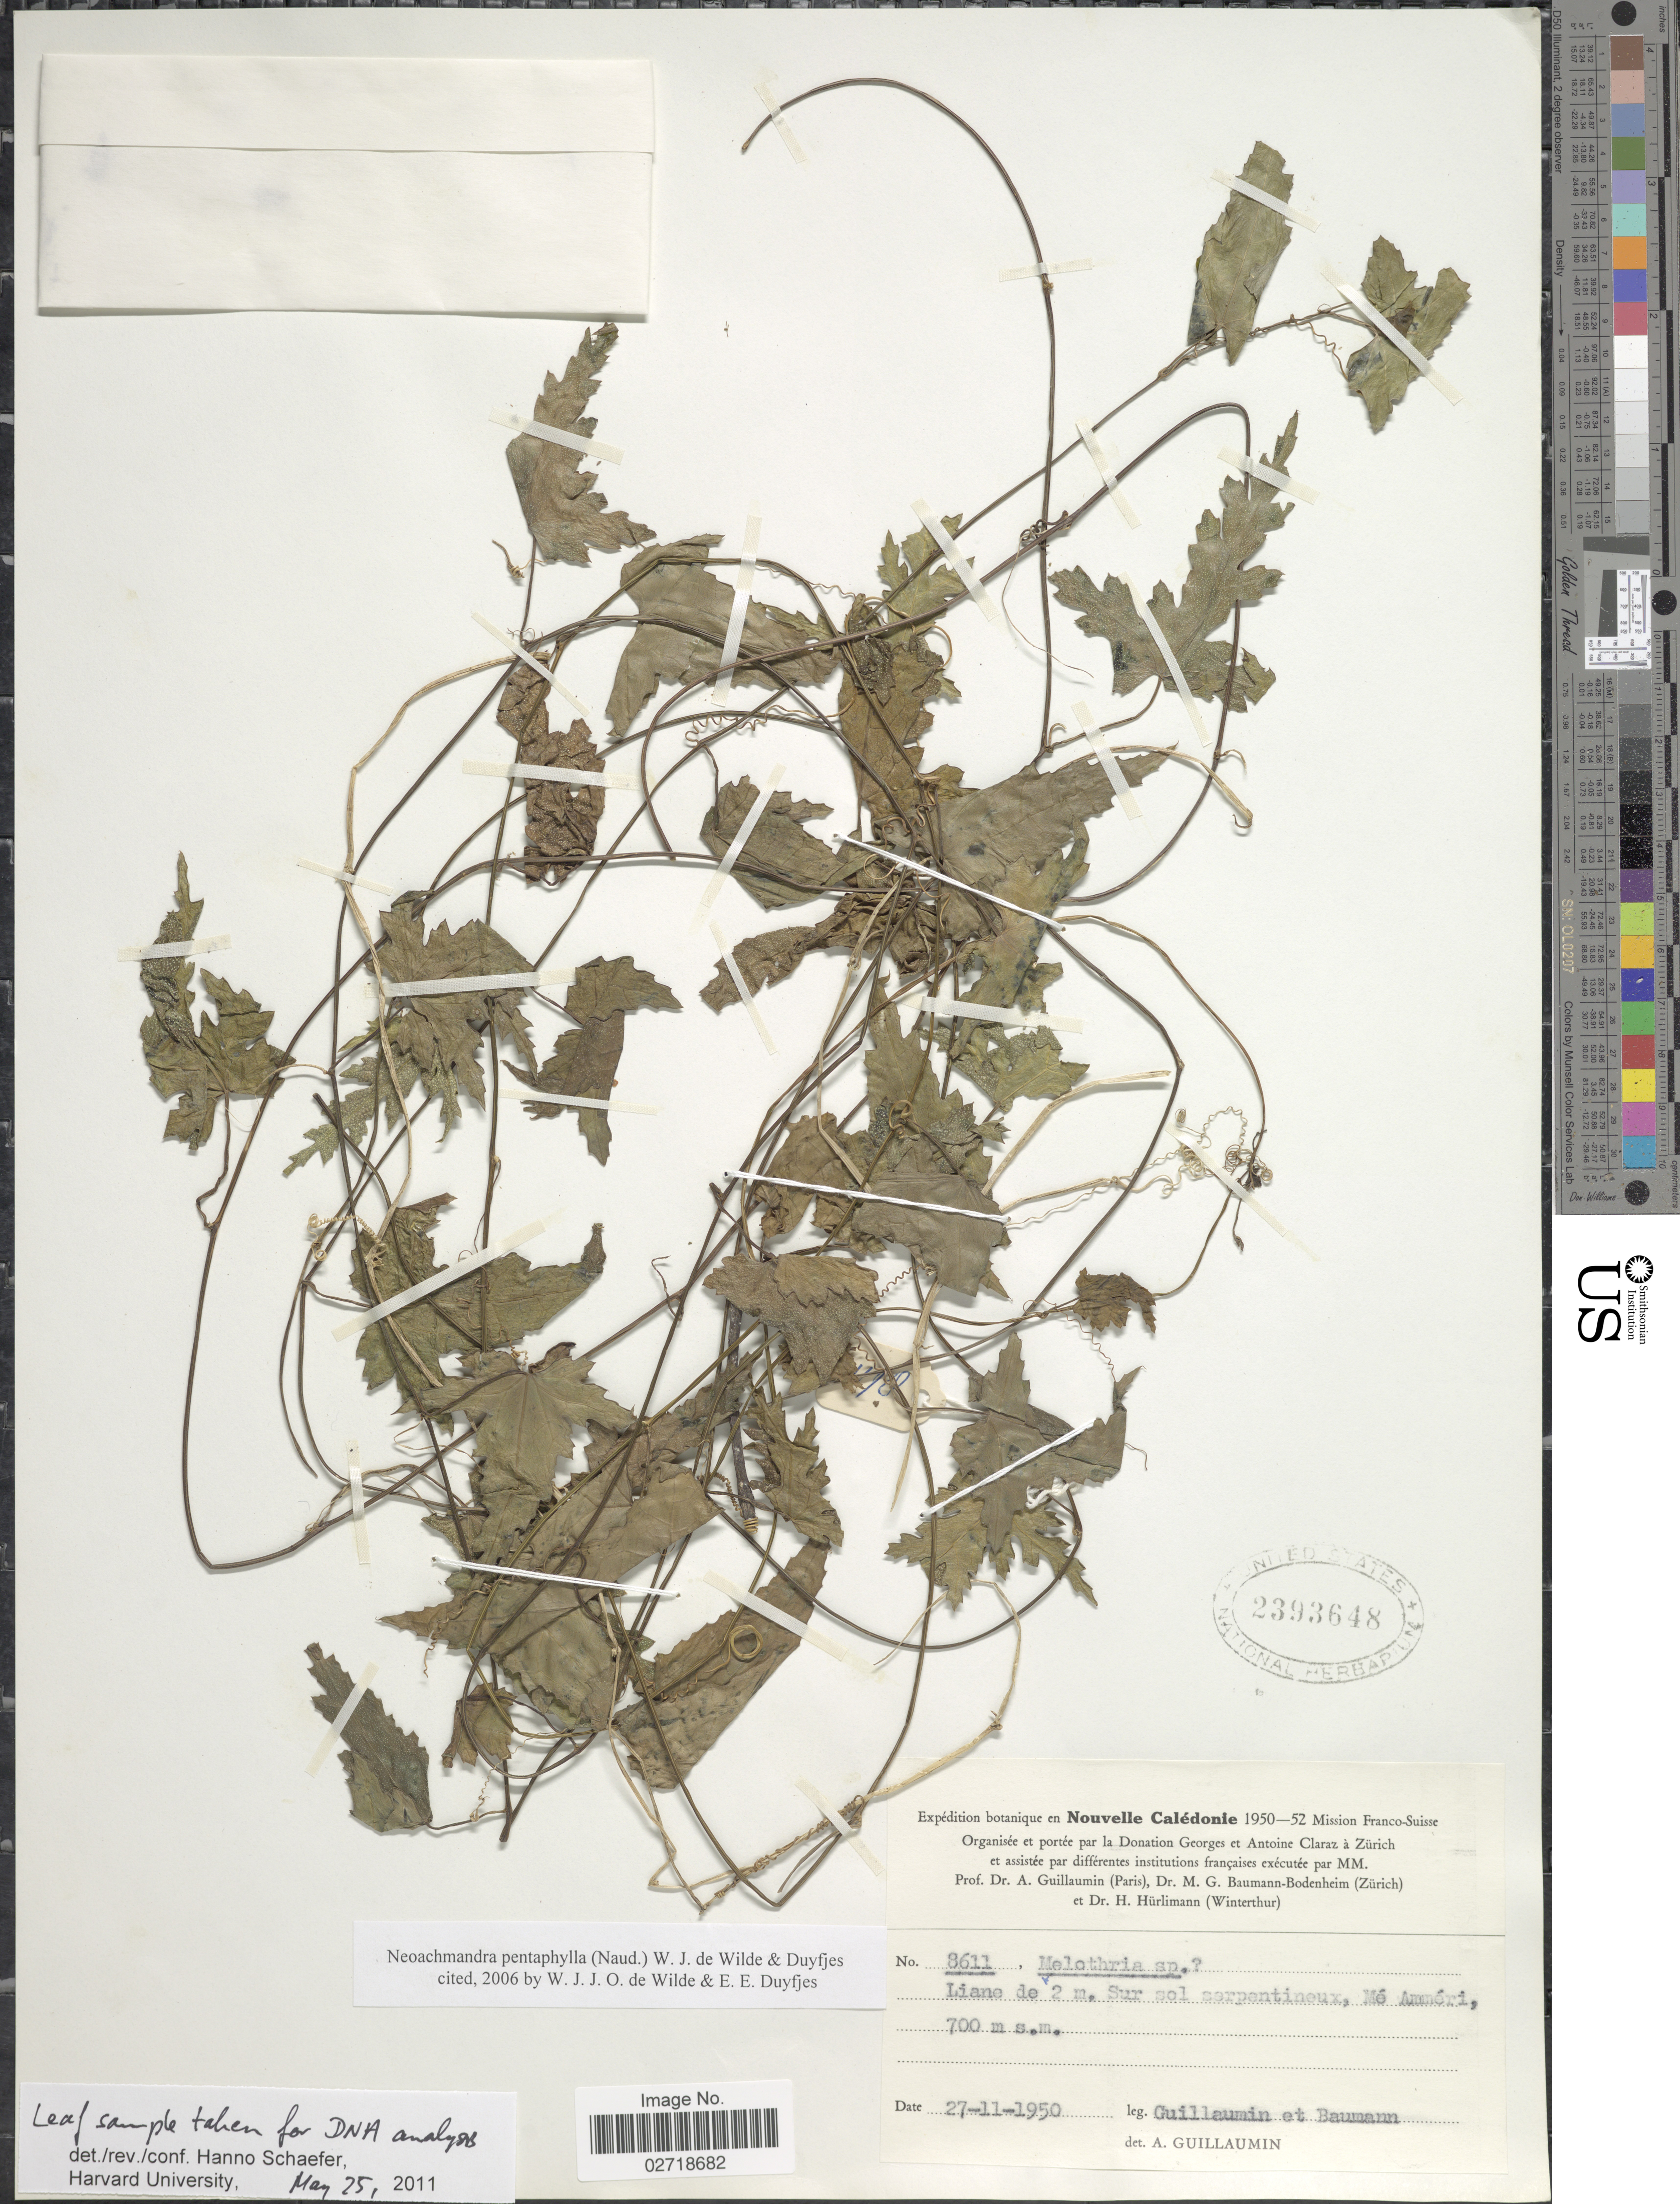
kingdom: Plantae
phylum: Tracheophyta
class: Magnoliopsida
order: Cucurbitales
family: Cucurbitaceae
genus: Zehneria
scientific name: Zehneria pentaphylla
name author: (Naudin) M.D. Dwivedi et al.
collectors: A. Guillaumin & M. G. Baumann-Bodenheim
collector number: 8611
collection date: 1950-11-27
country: New Caledonia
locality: Nouvelle Caledonie, Sur sol serpentineux, Me Ammeri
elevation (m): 700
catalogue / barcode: US 2393648